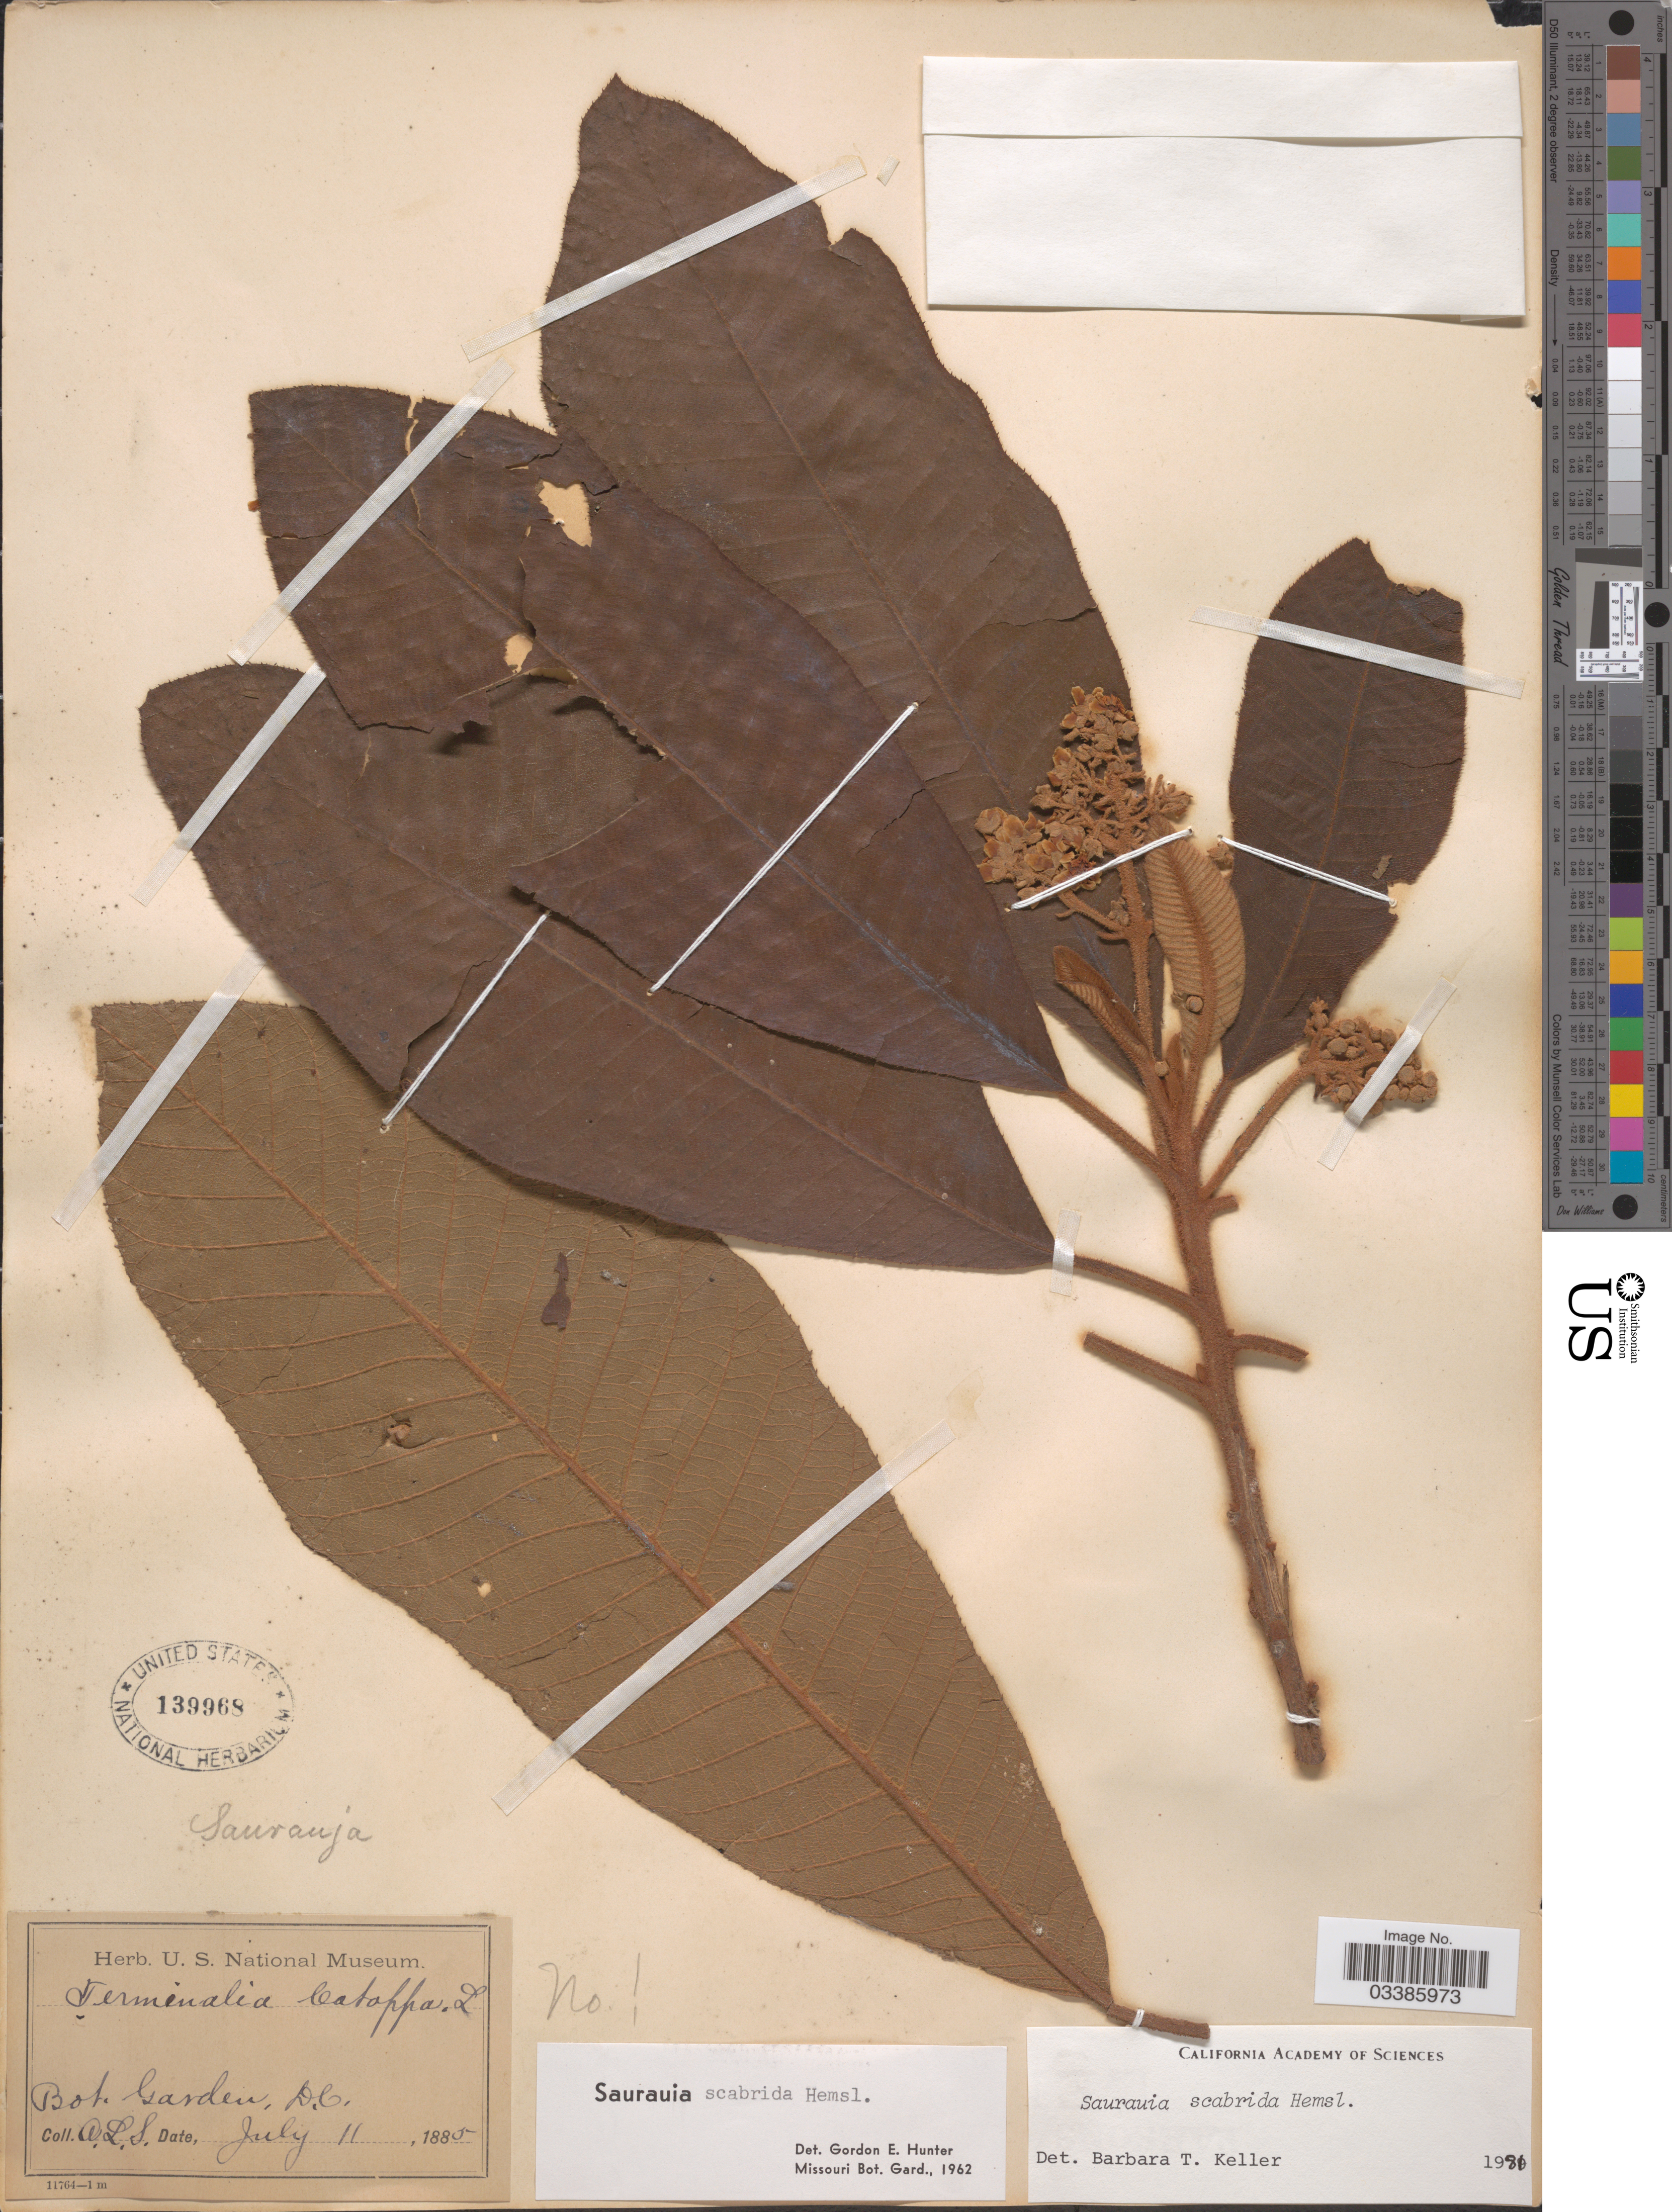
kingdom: Plantae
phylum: Tracheophyta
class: Magnoliopsida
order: Ericales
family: Actinidiaceae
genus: Saurauia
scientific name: Saurauia scabrida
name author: Hemsl.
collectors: A. L. S.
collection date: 1885-07-11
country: United States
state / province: District of Columbia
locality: Bot. Garden, D.C.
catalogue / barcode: US 139968